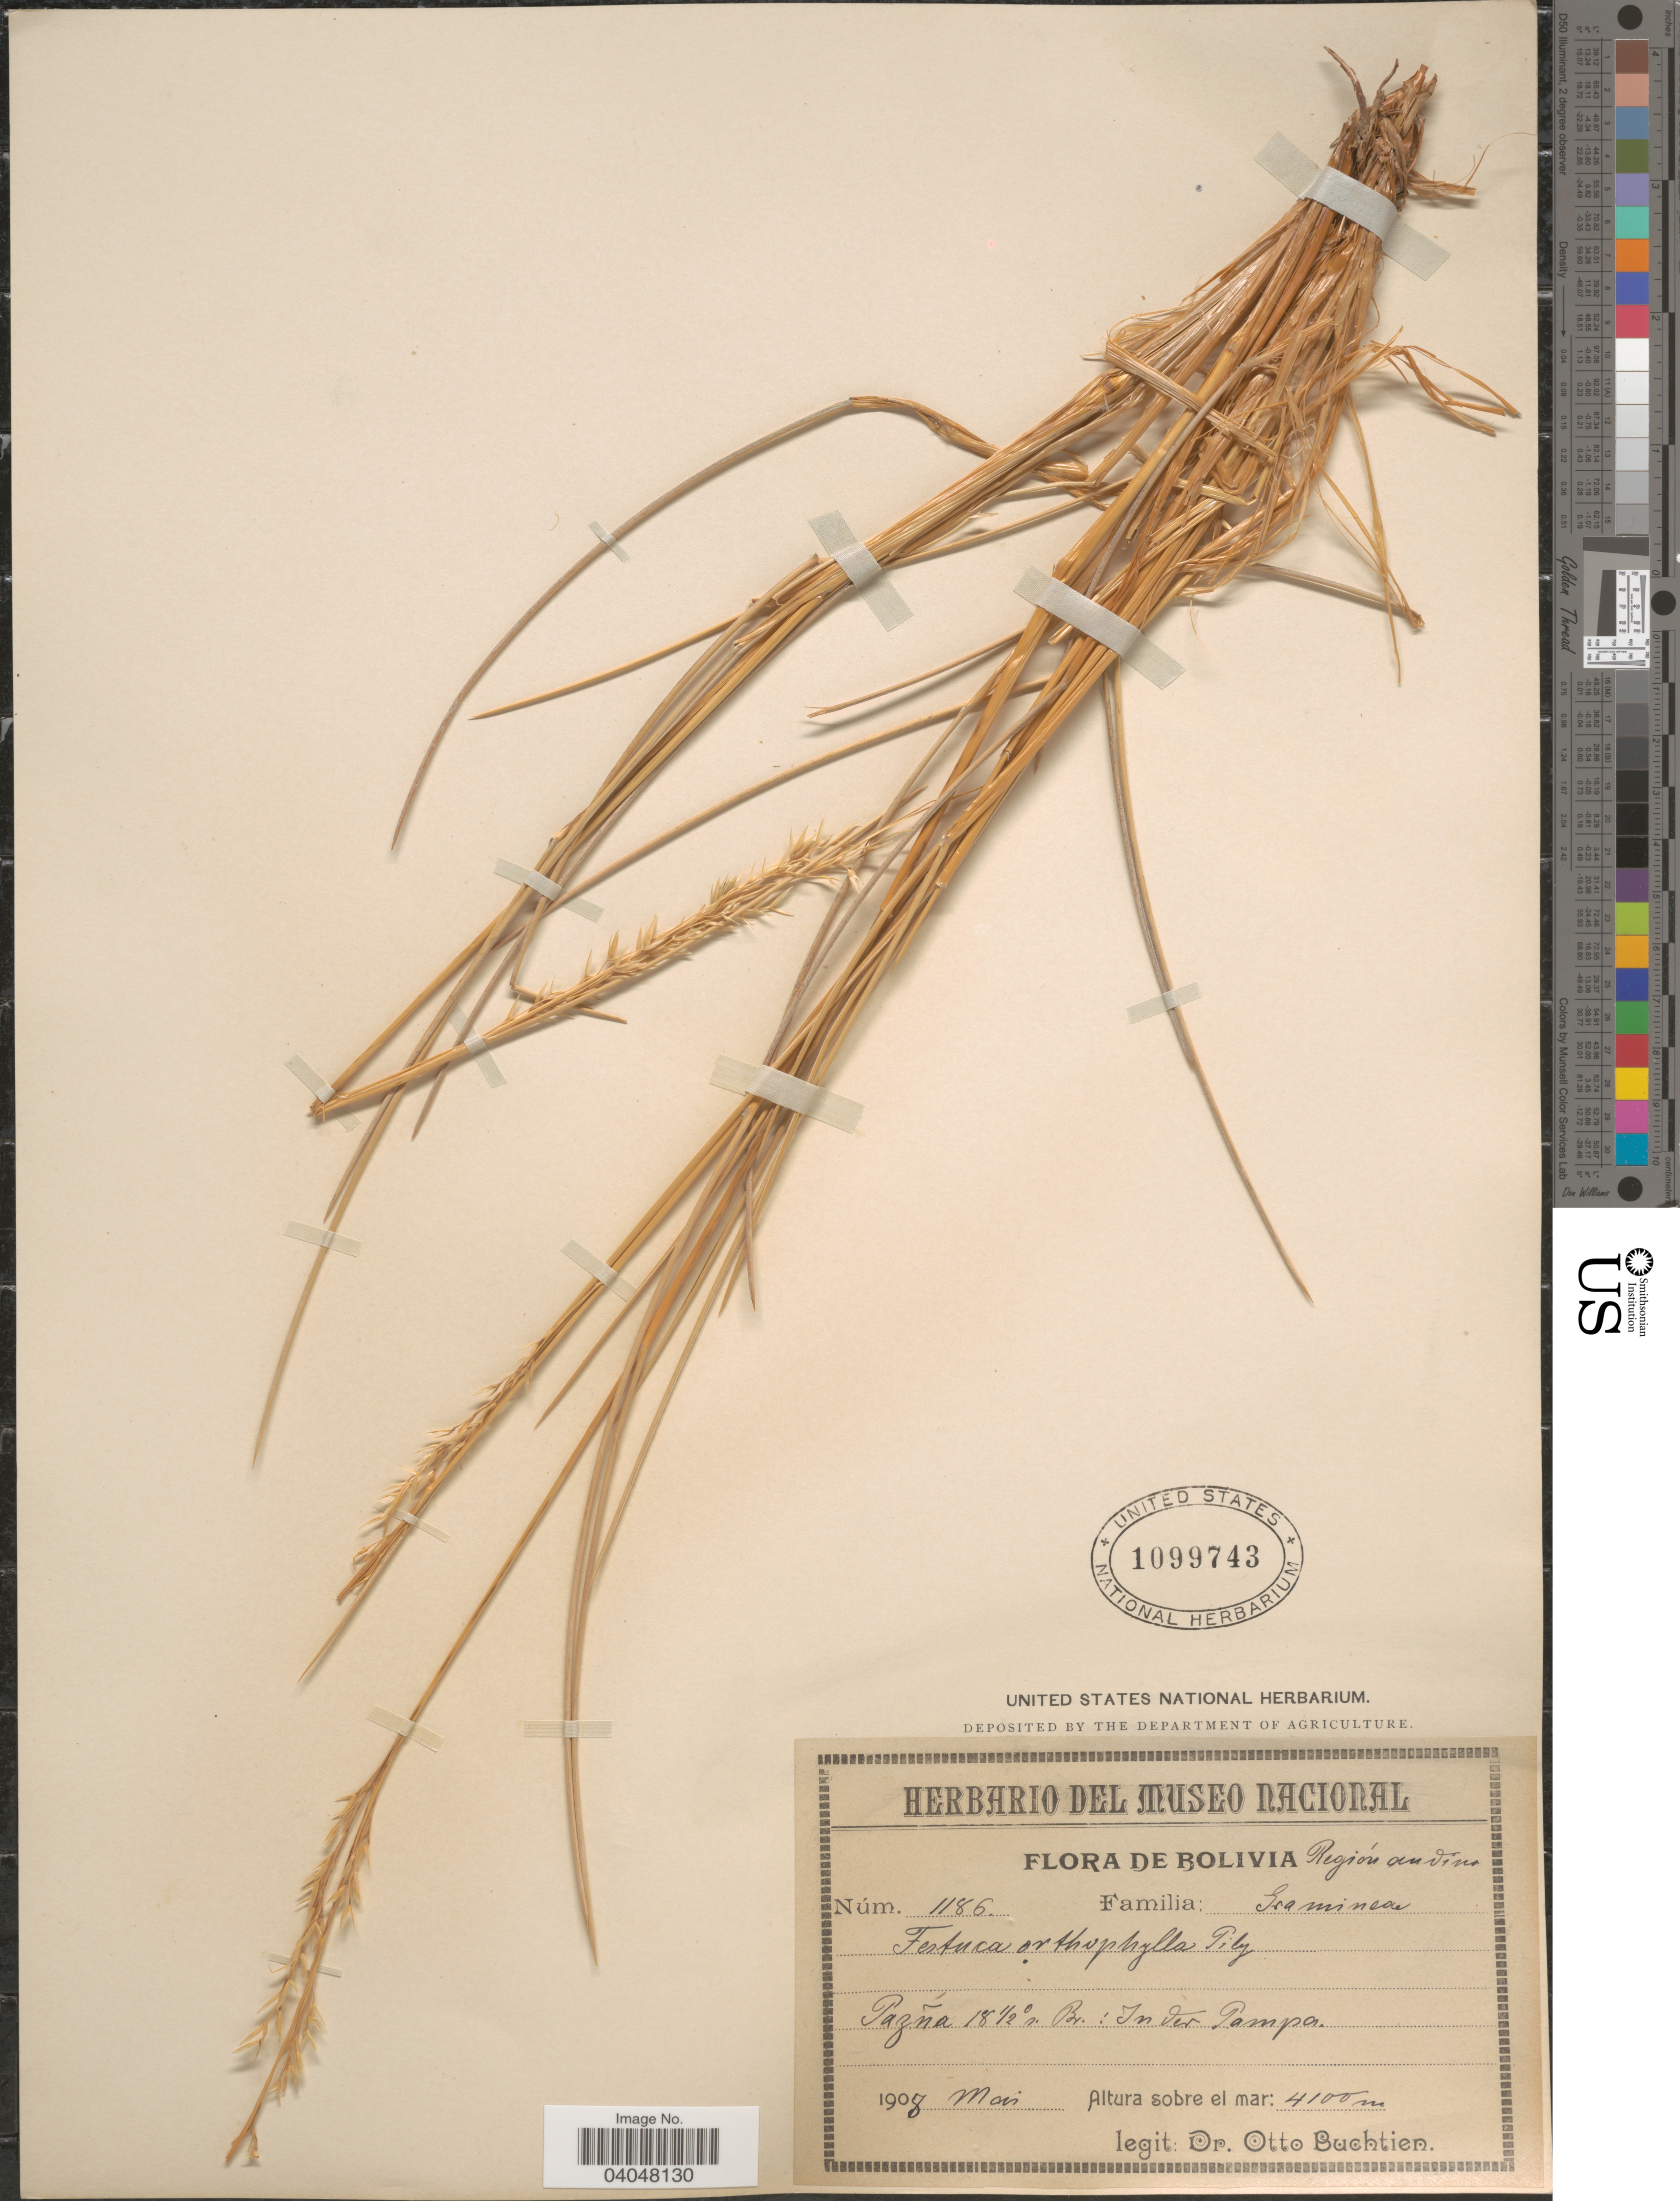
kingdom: Plantae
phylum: Tracheophyta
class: Liliopsida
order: Poales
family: Poaceae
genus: Festuca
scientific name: Festuca orthophylla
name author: Pilg.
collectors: O. Buchtien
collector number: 1186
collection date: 1908-05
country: Bolivia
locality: Región Andine. Pazña 18½°r. Br.: In der Pampa.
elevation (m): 4100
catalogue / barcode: US 1099743